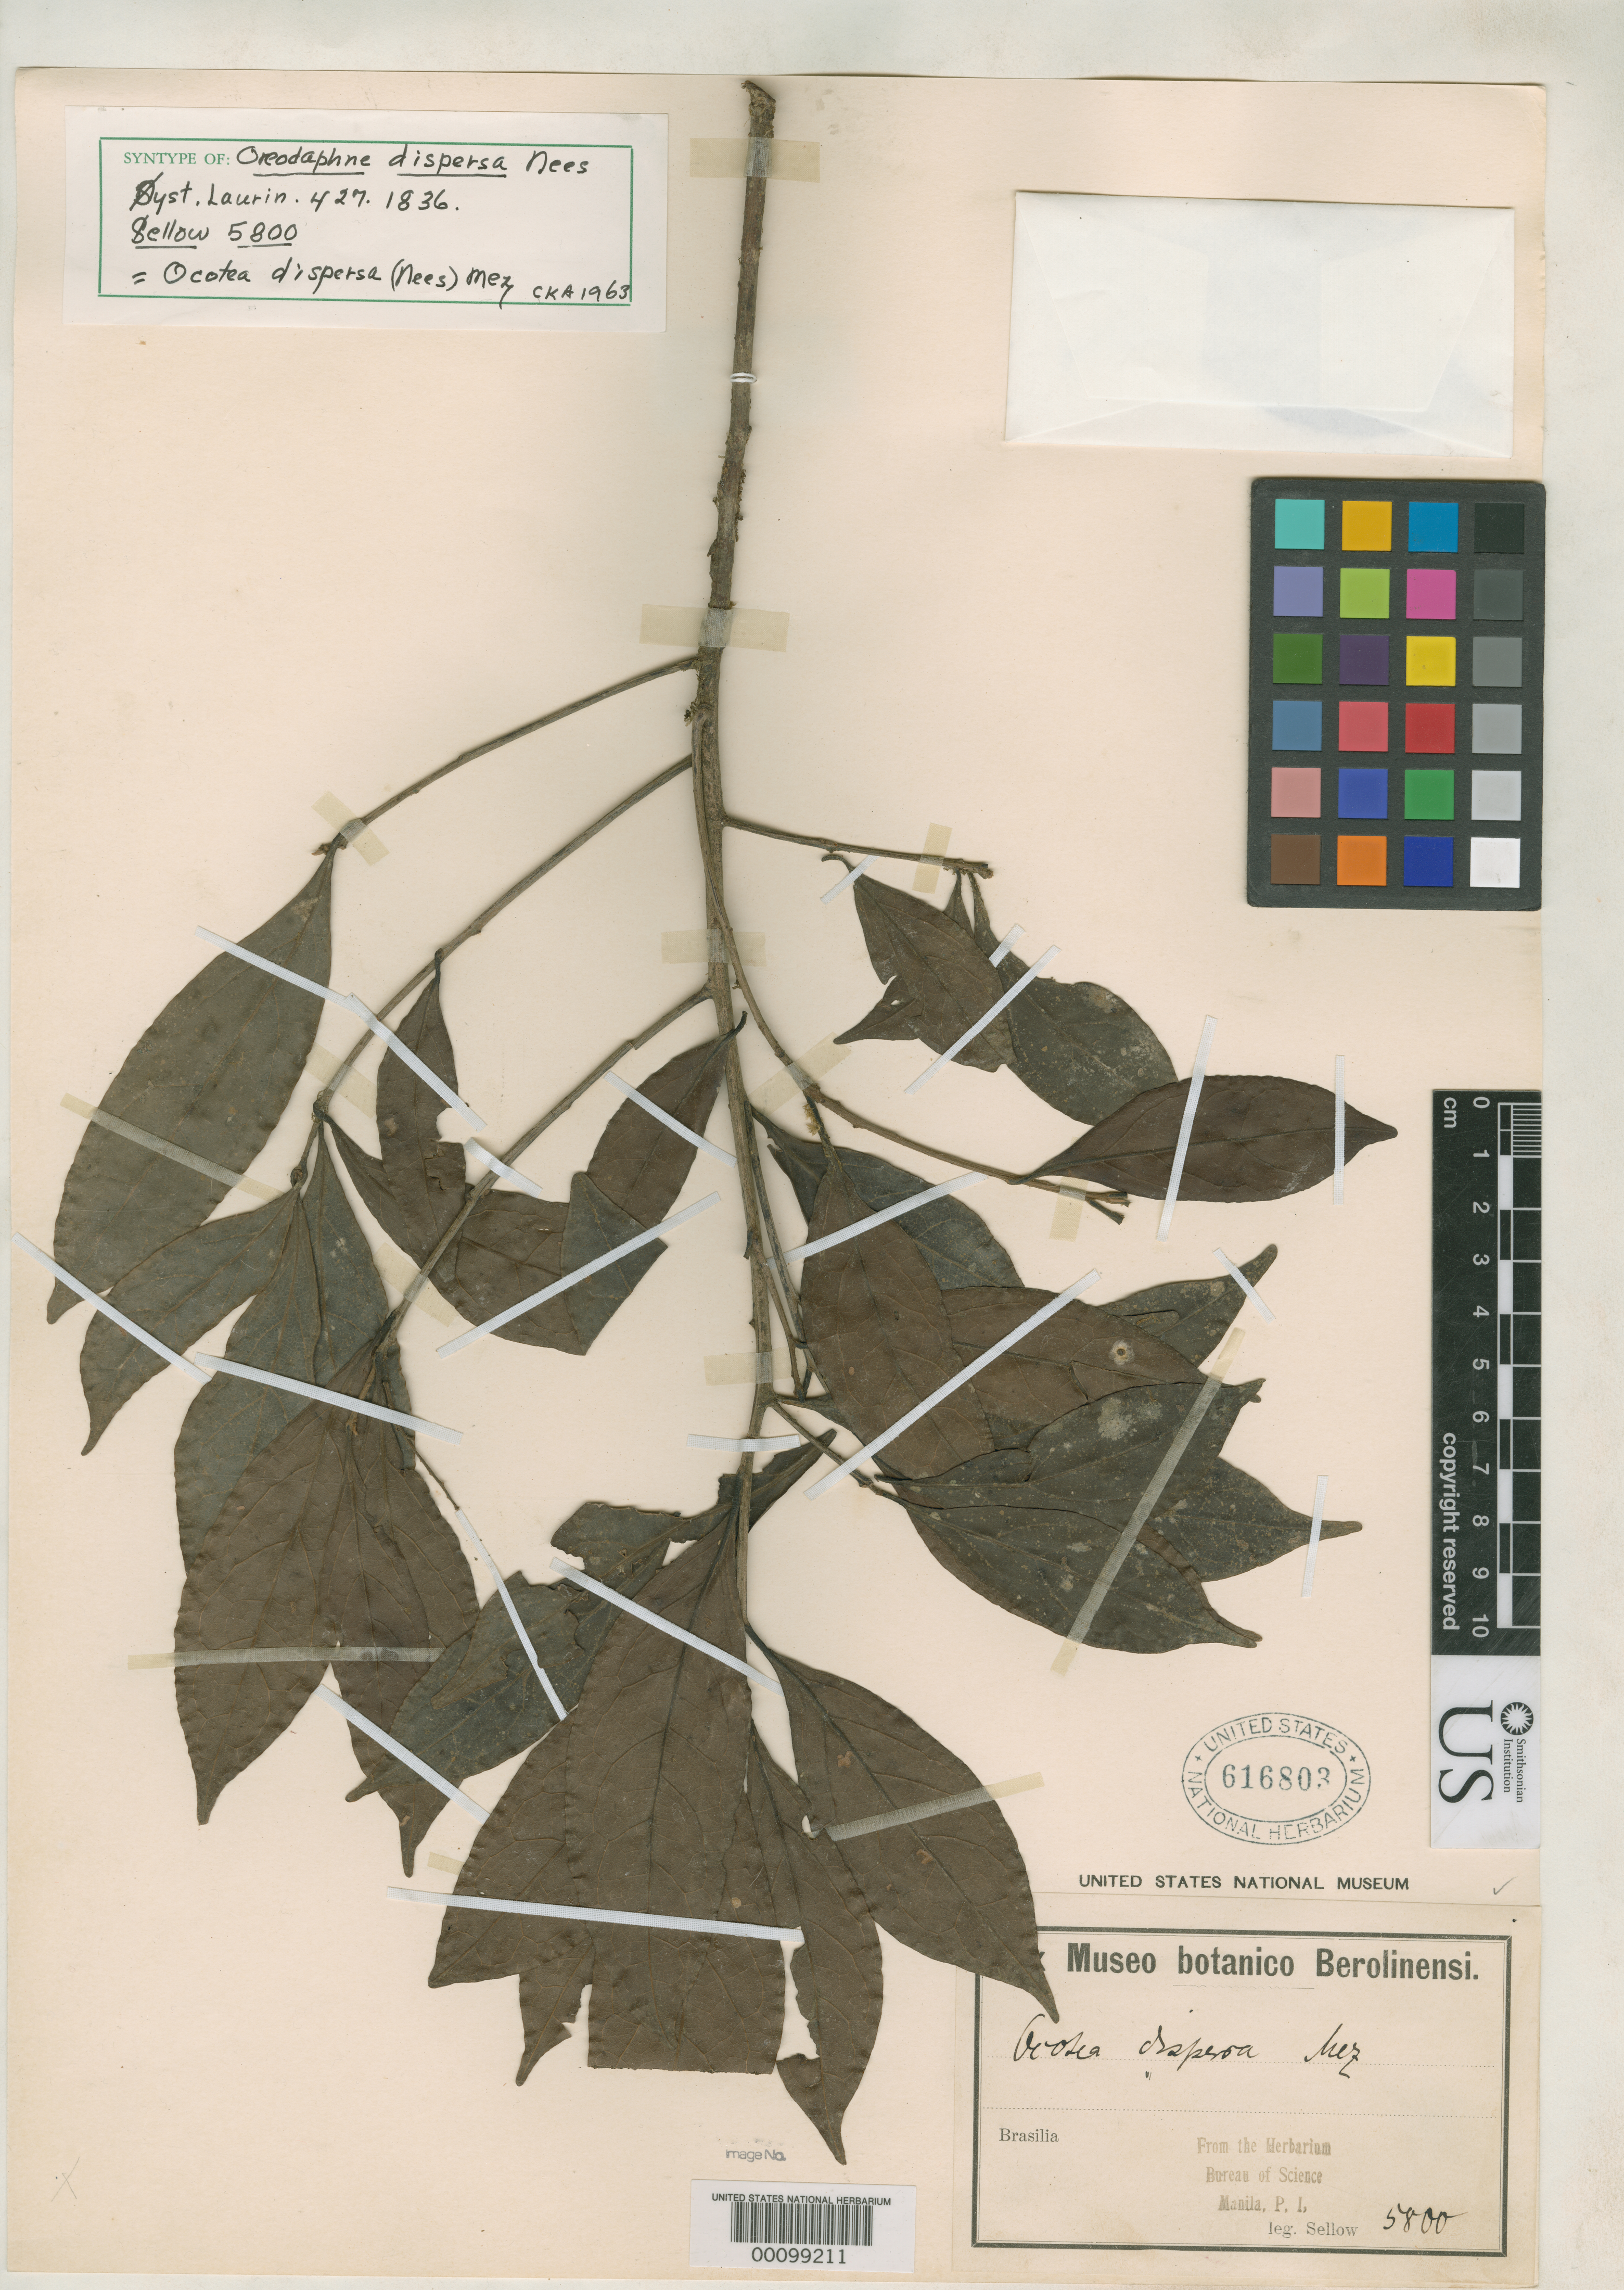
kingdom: Plantae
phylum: Tracheophyta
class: Magnoliopsida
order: Laurales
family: Lauraceae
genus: Oreodaphne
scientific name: Oreodaphne dispersa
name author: Nees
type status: Type Collection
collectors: F. Sellow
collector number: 5800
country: Brazil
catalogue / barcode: US 616803